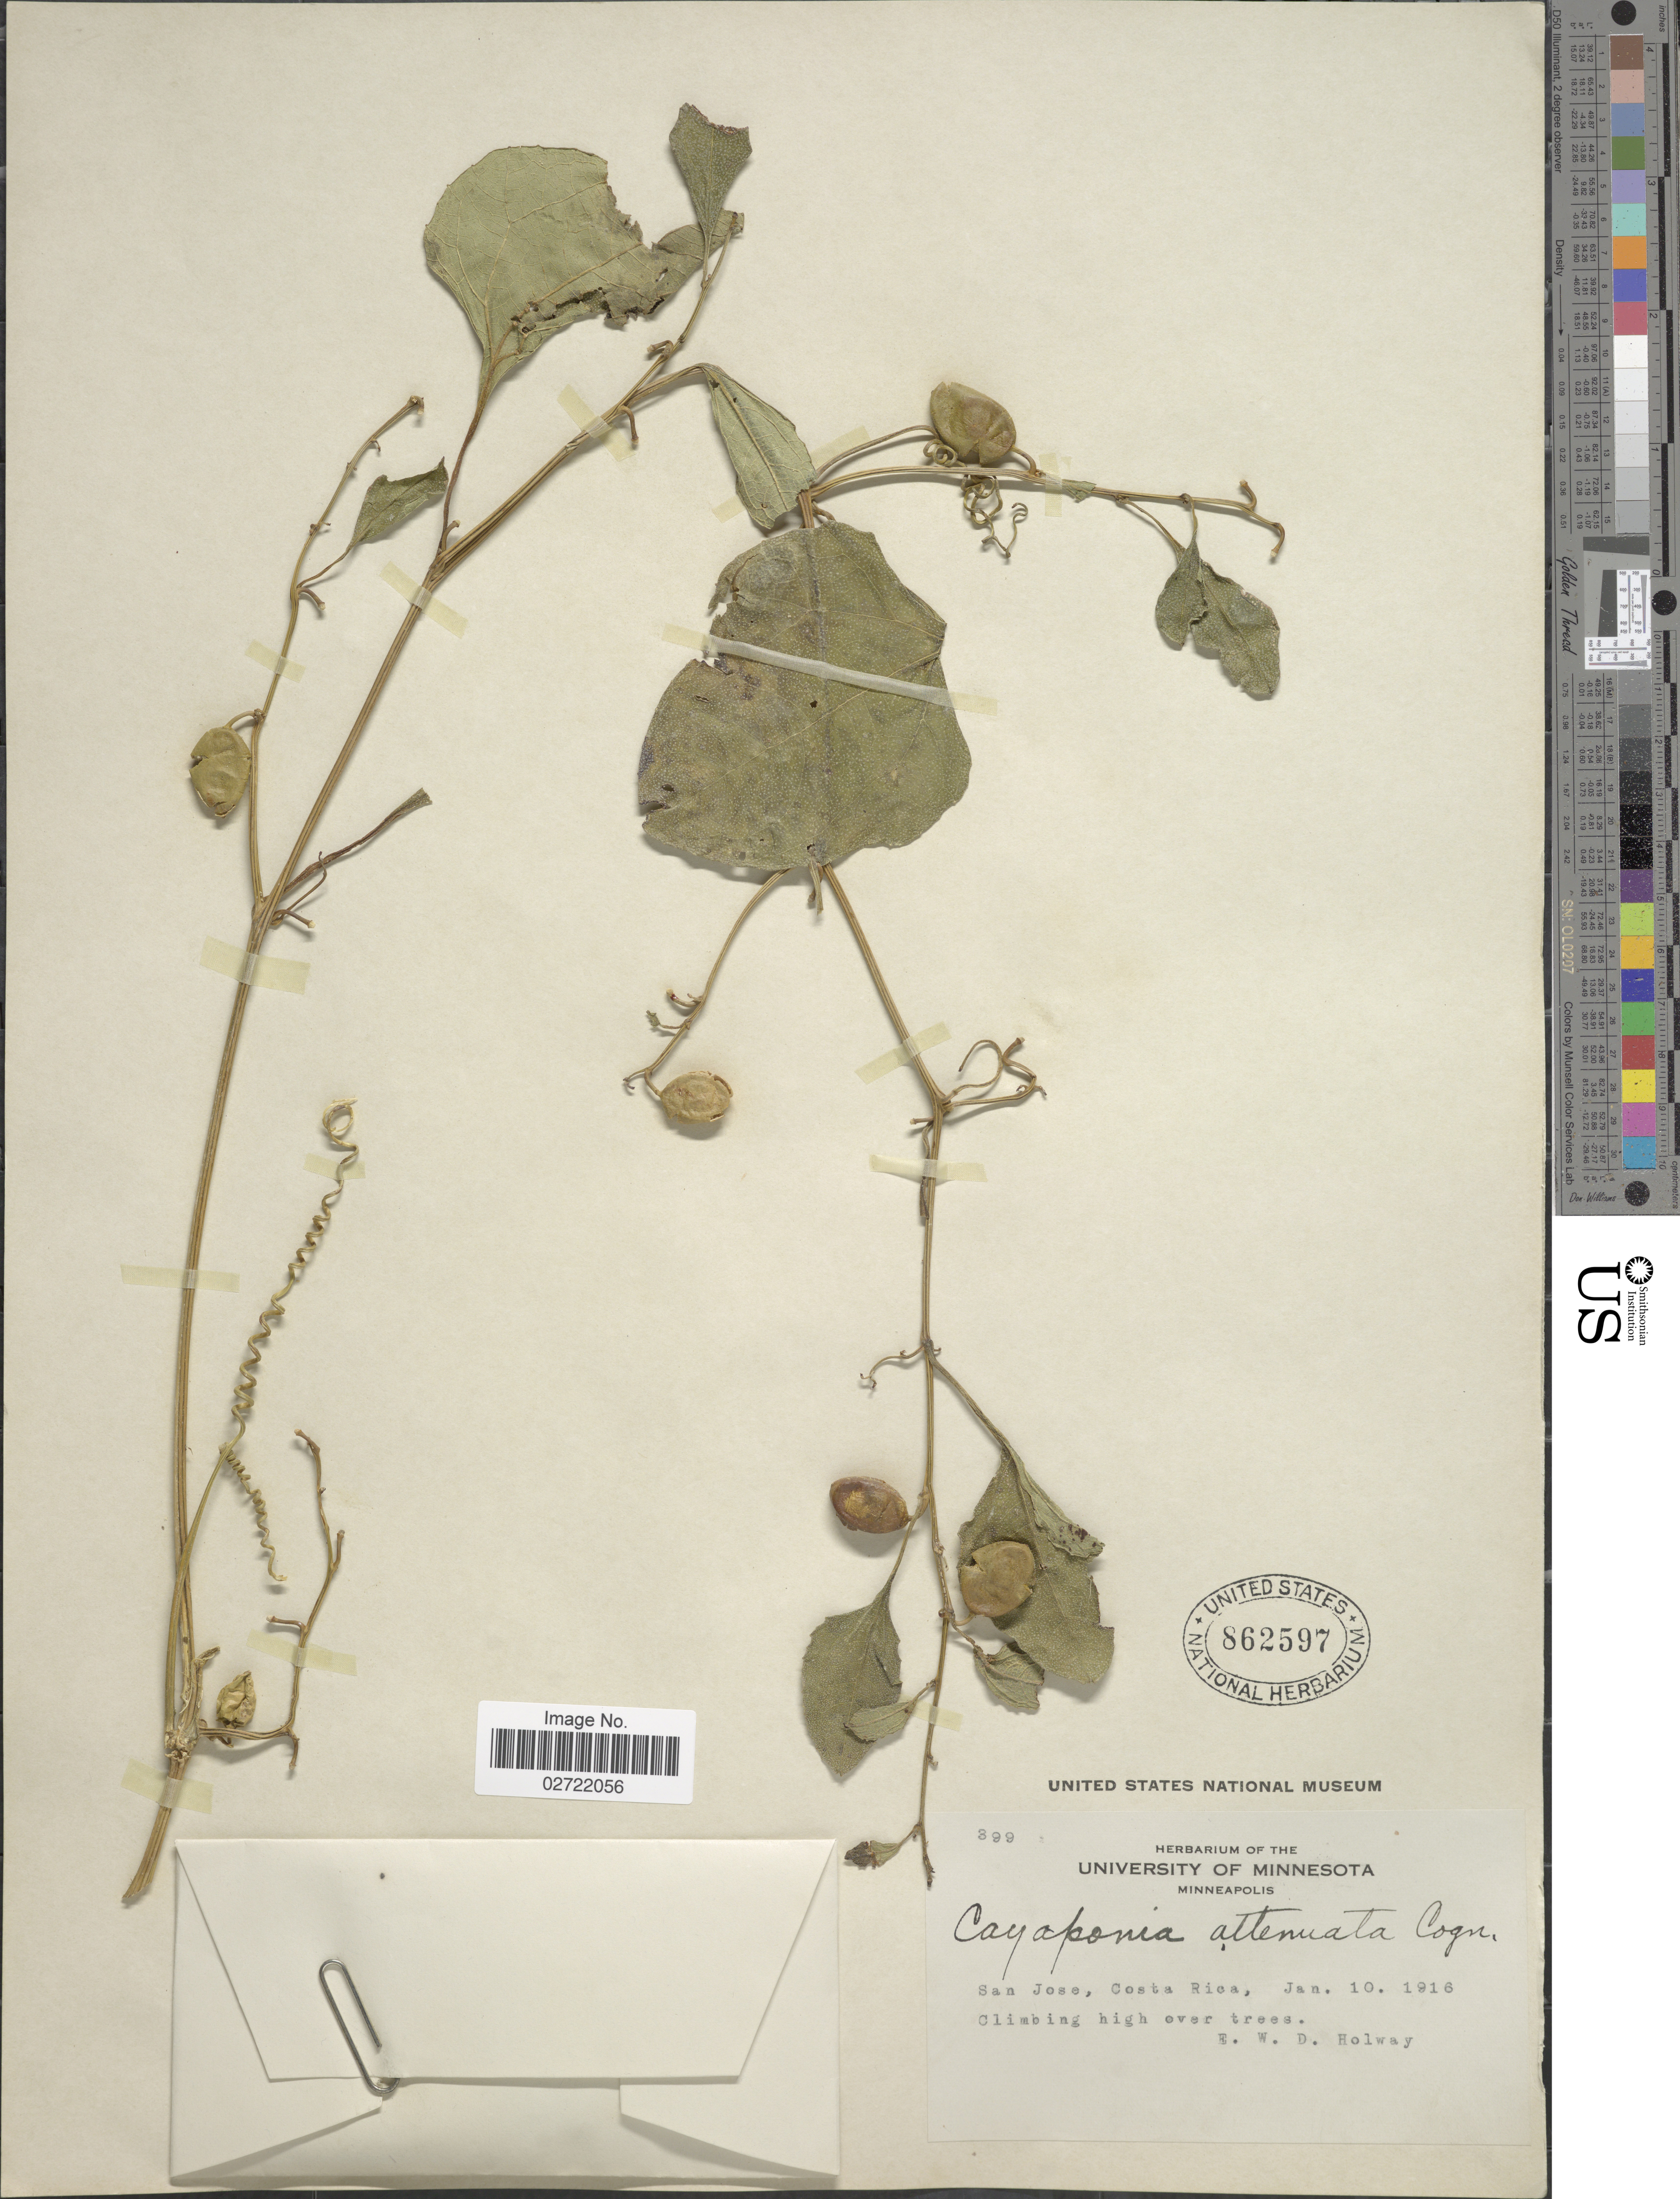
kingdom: Plantae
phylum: Tracheophyta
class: Magnoliopsida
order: Cucurbitales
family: Cucurbitaceae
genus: Cayaponia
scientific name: Cayaponia attenuata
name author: (Hook. & Arn.) Cogn.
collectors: E. W. D. Holway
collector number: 399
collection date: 1916-01-10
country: Costa Rica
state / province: San José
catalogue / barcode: US 862597